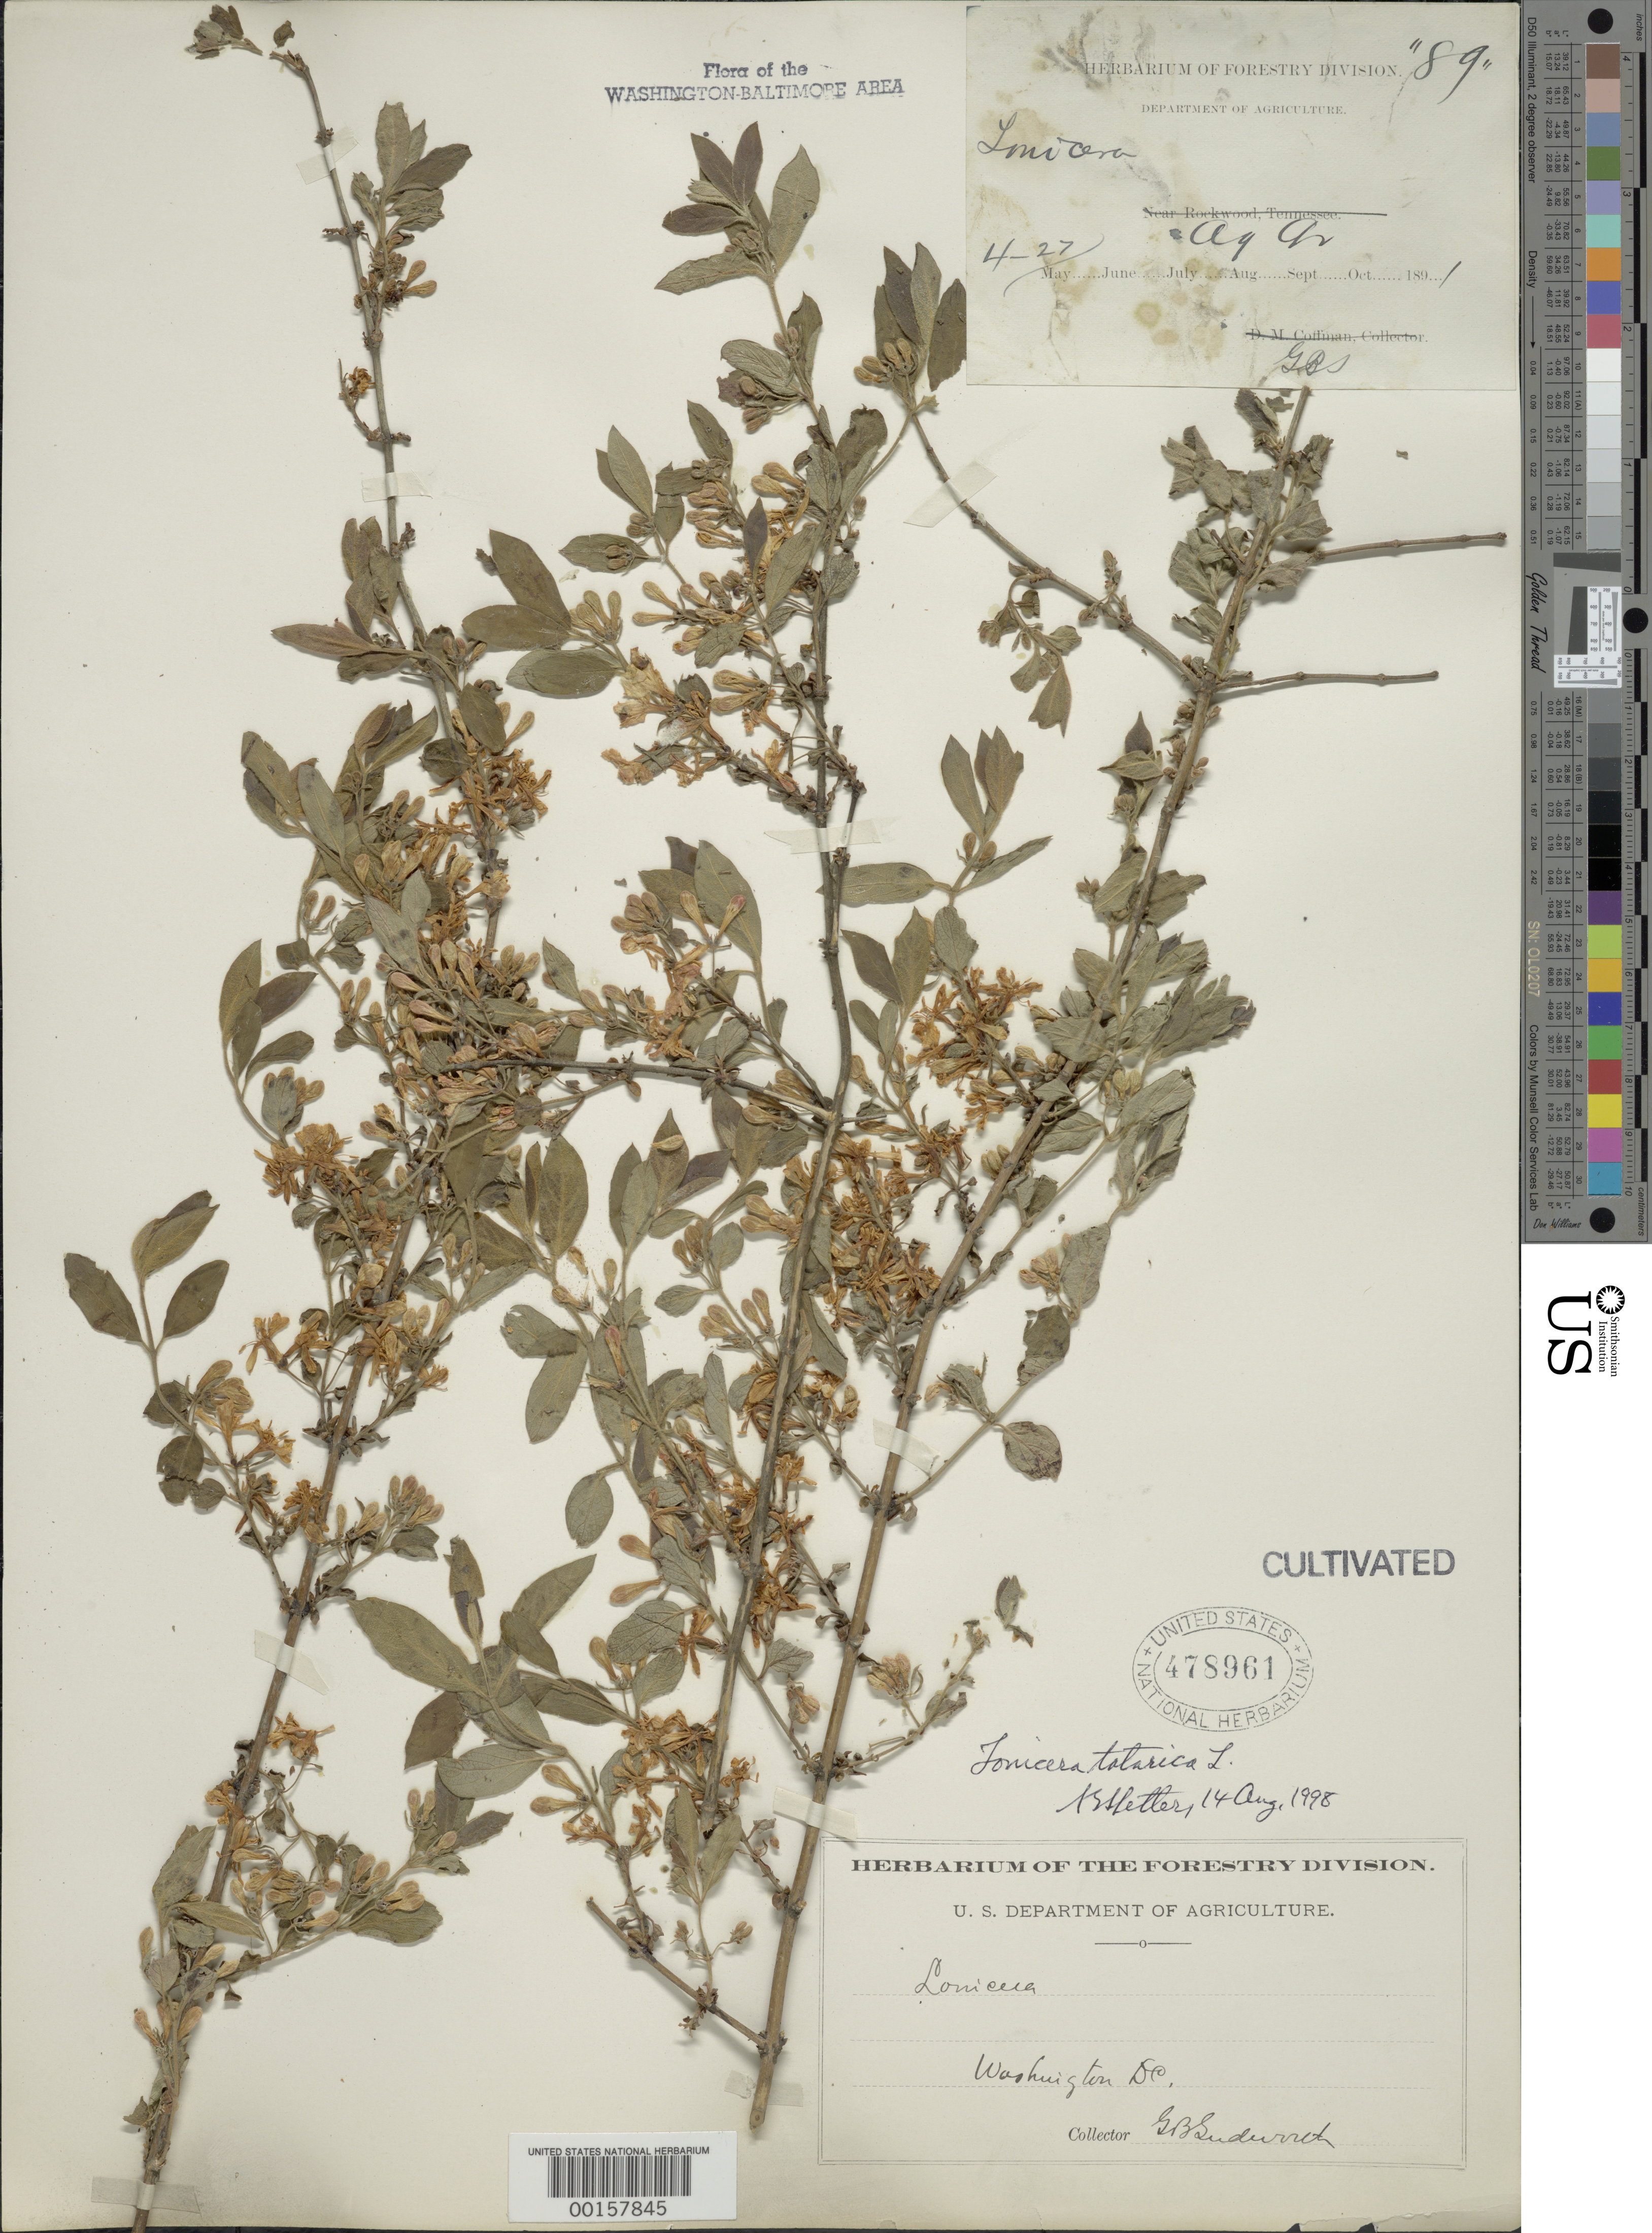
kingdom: Plantae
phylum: Tracheophyta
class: Magnoliopsida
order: Dipsacales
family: Caprifoliaceae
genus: Lonicera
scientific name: Lonicera tatarica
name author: L.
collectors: G. B. Sudworth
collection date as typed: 27 Apr 1891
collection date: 1891-04-27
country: United States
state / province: District of Columbia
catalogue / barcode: US 478961